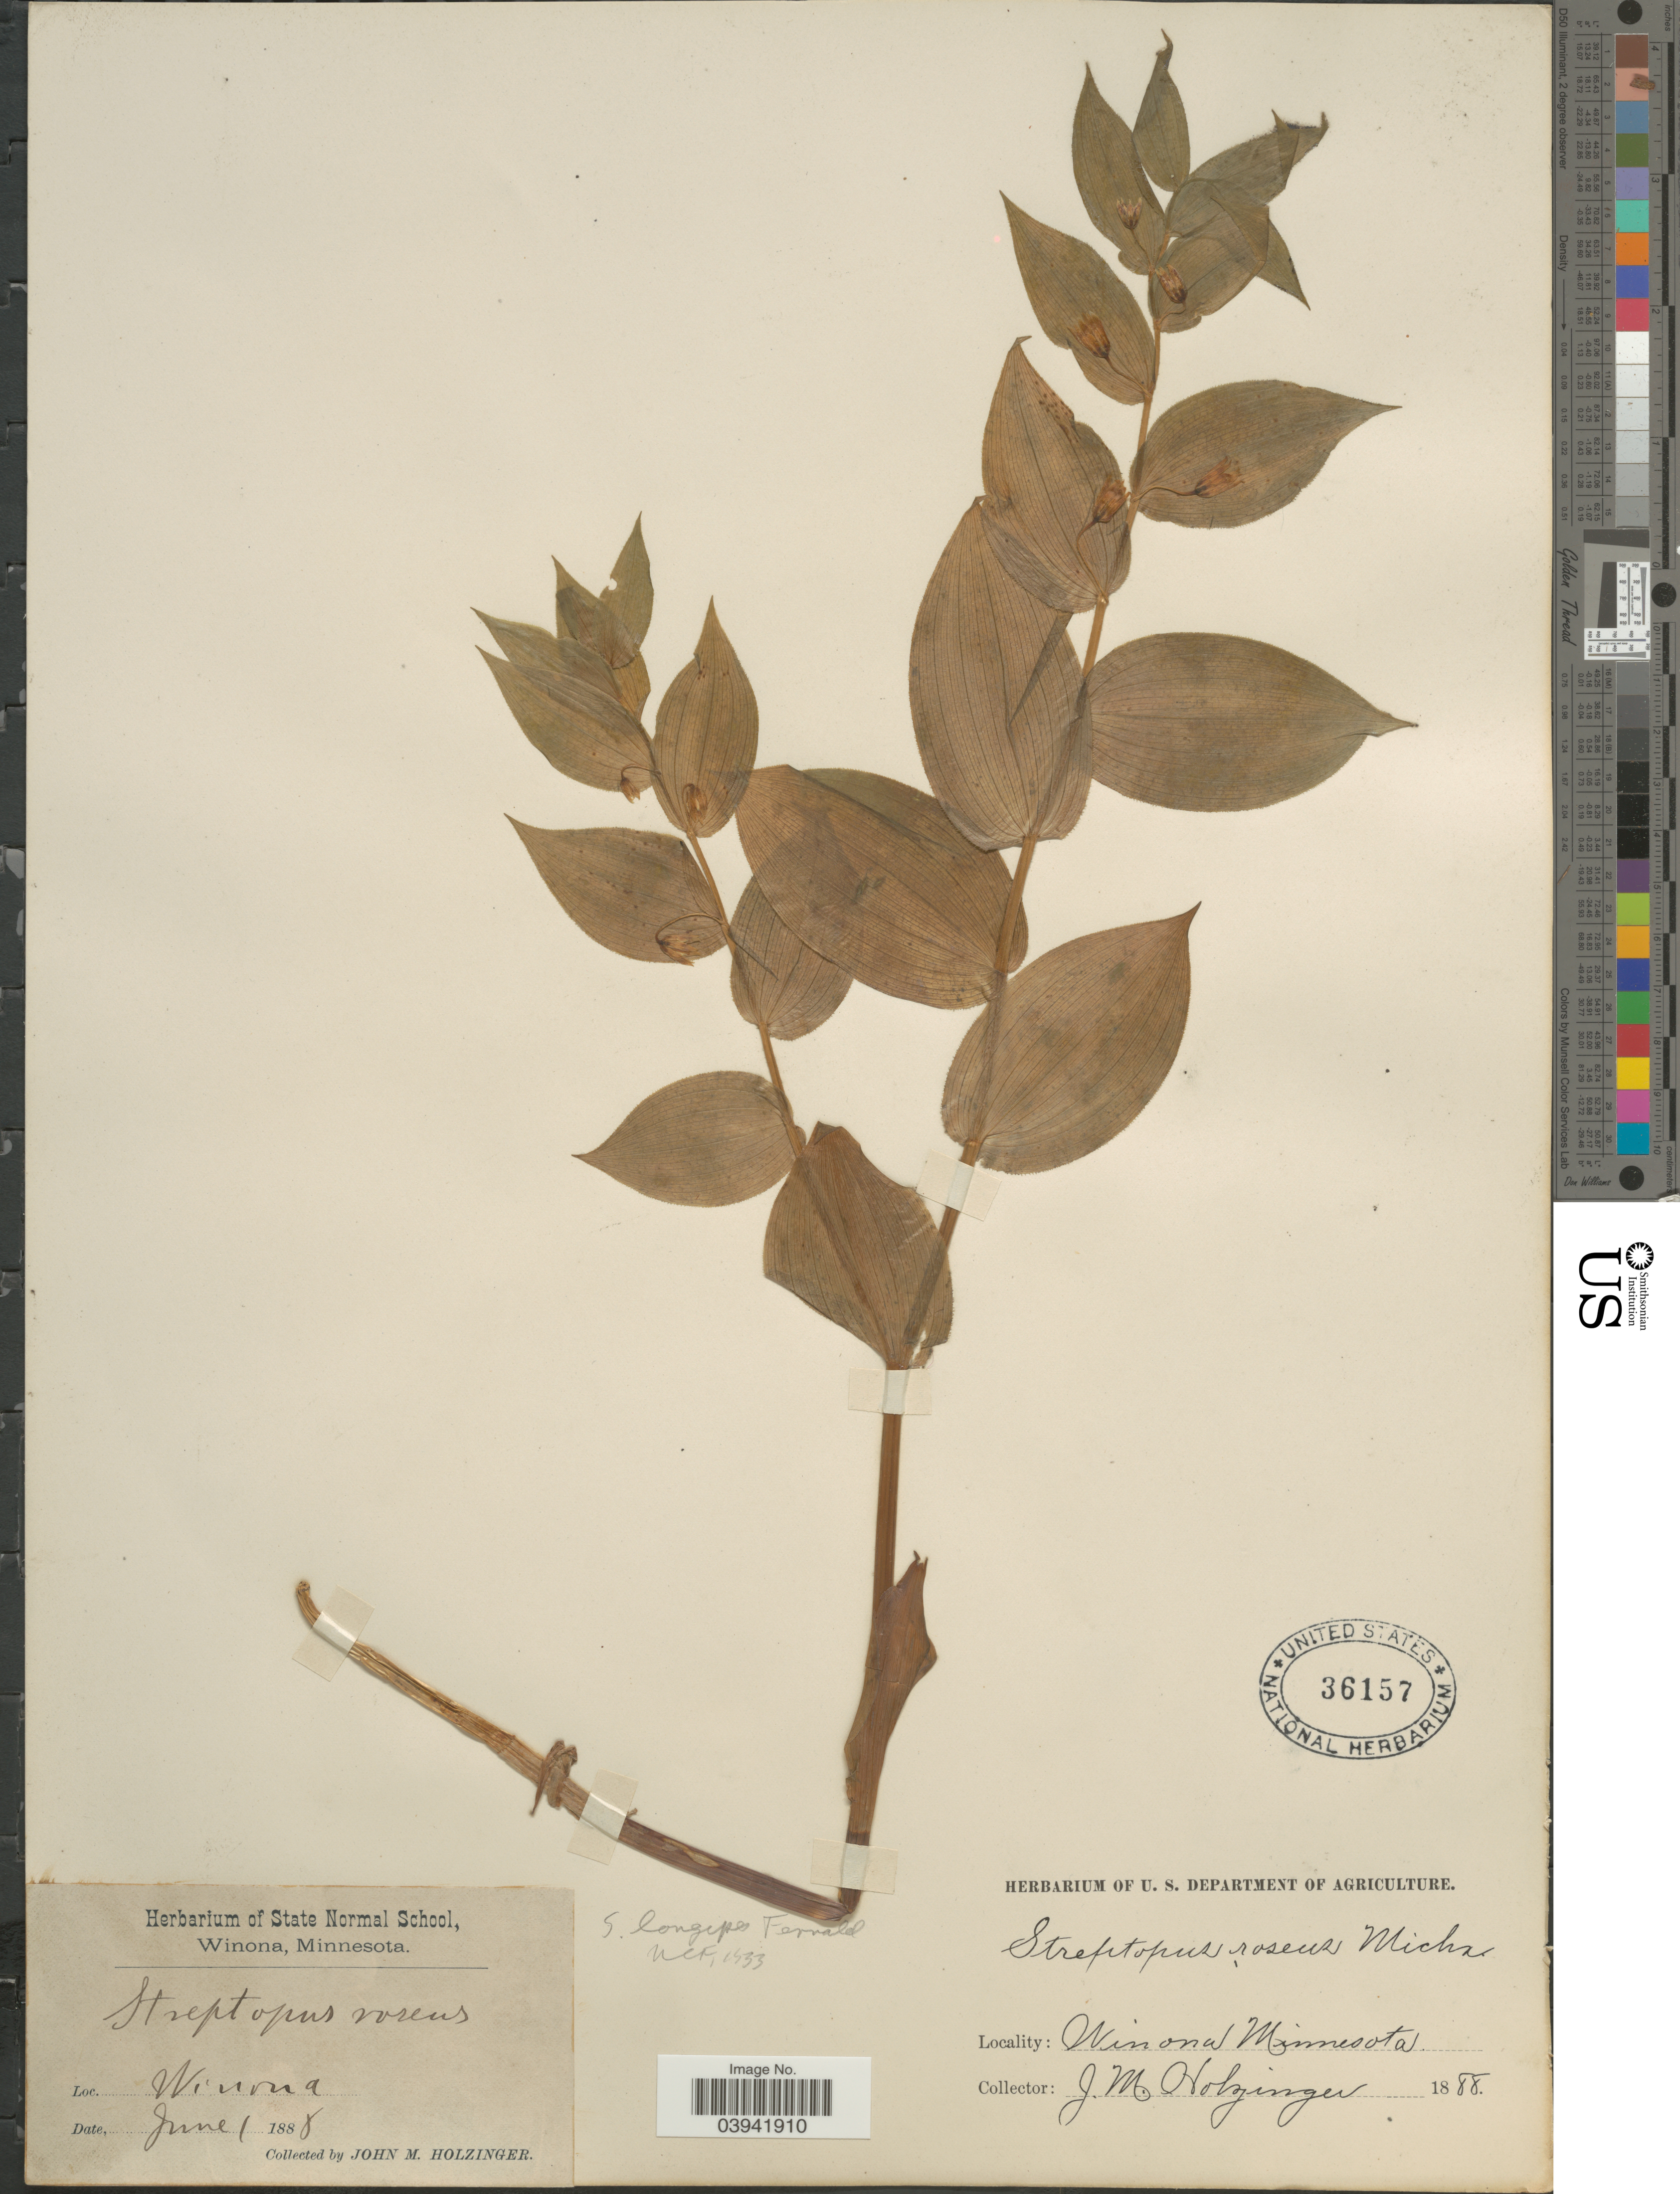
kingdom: Plantae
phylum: Tracheophyta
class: Liliopsida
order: Liliales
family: Liliaceae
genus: Streptopus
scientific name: Streptopus roseus var. longipes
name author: (Fernald) Fassett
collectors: J. M. Holzinger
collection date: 1888-06-01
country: United States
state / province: Minnesota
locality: Winona.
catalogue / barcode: US 36157